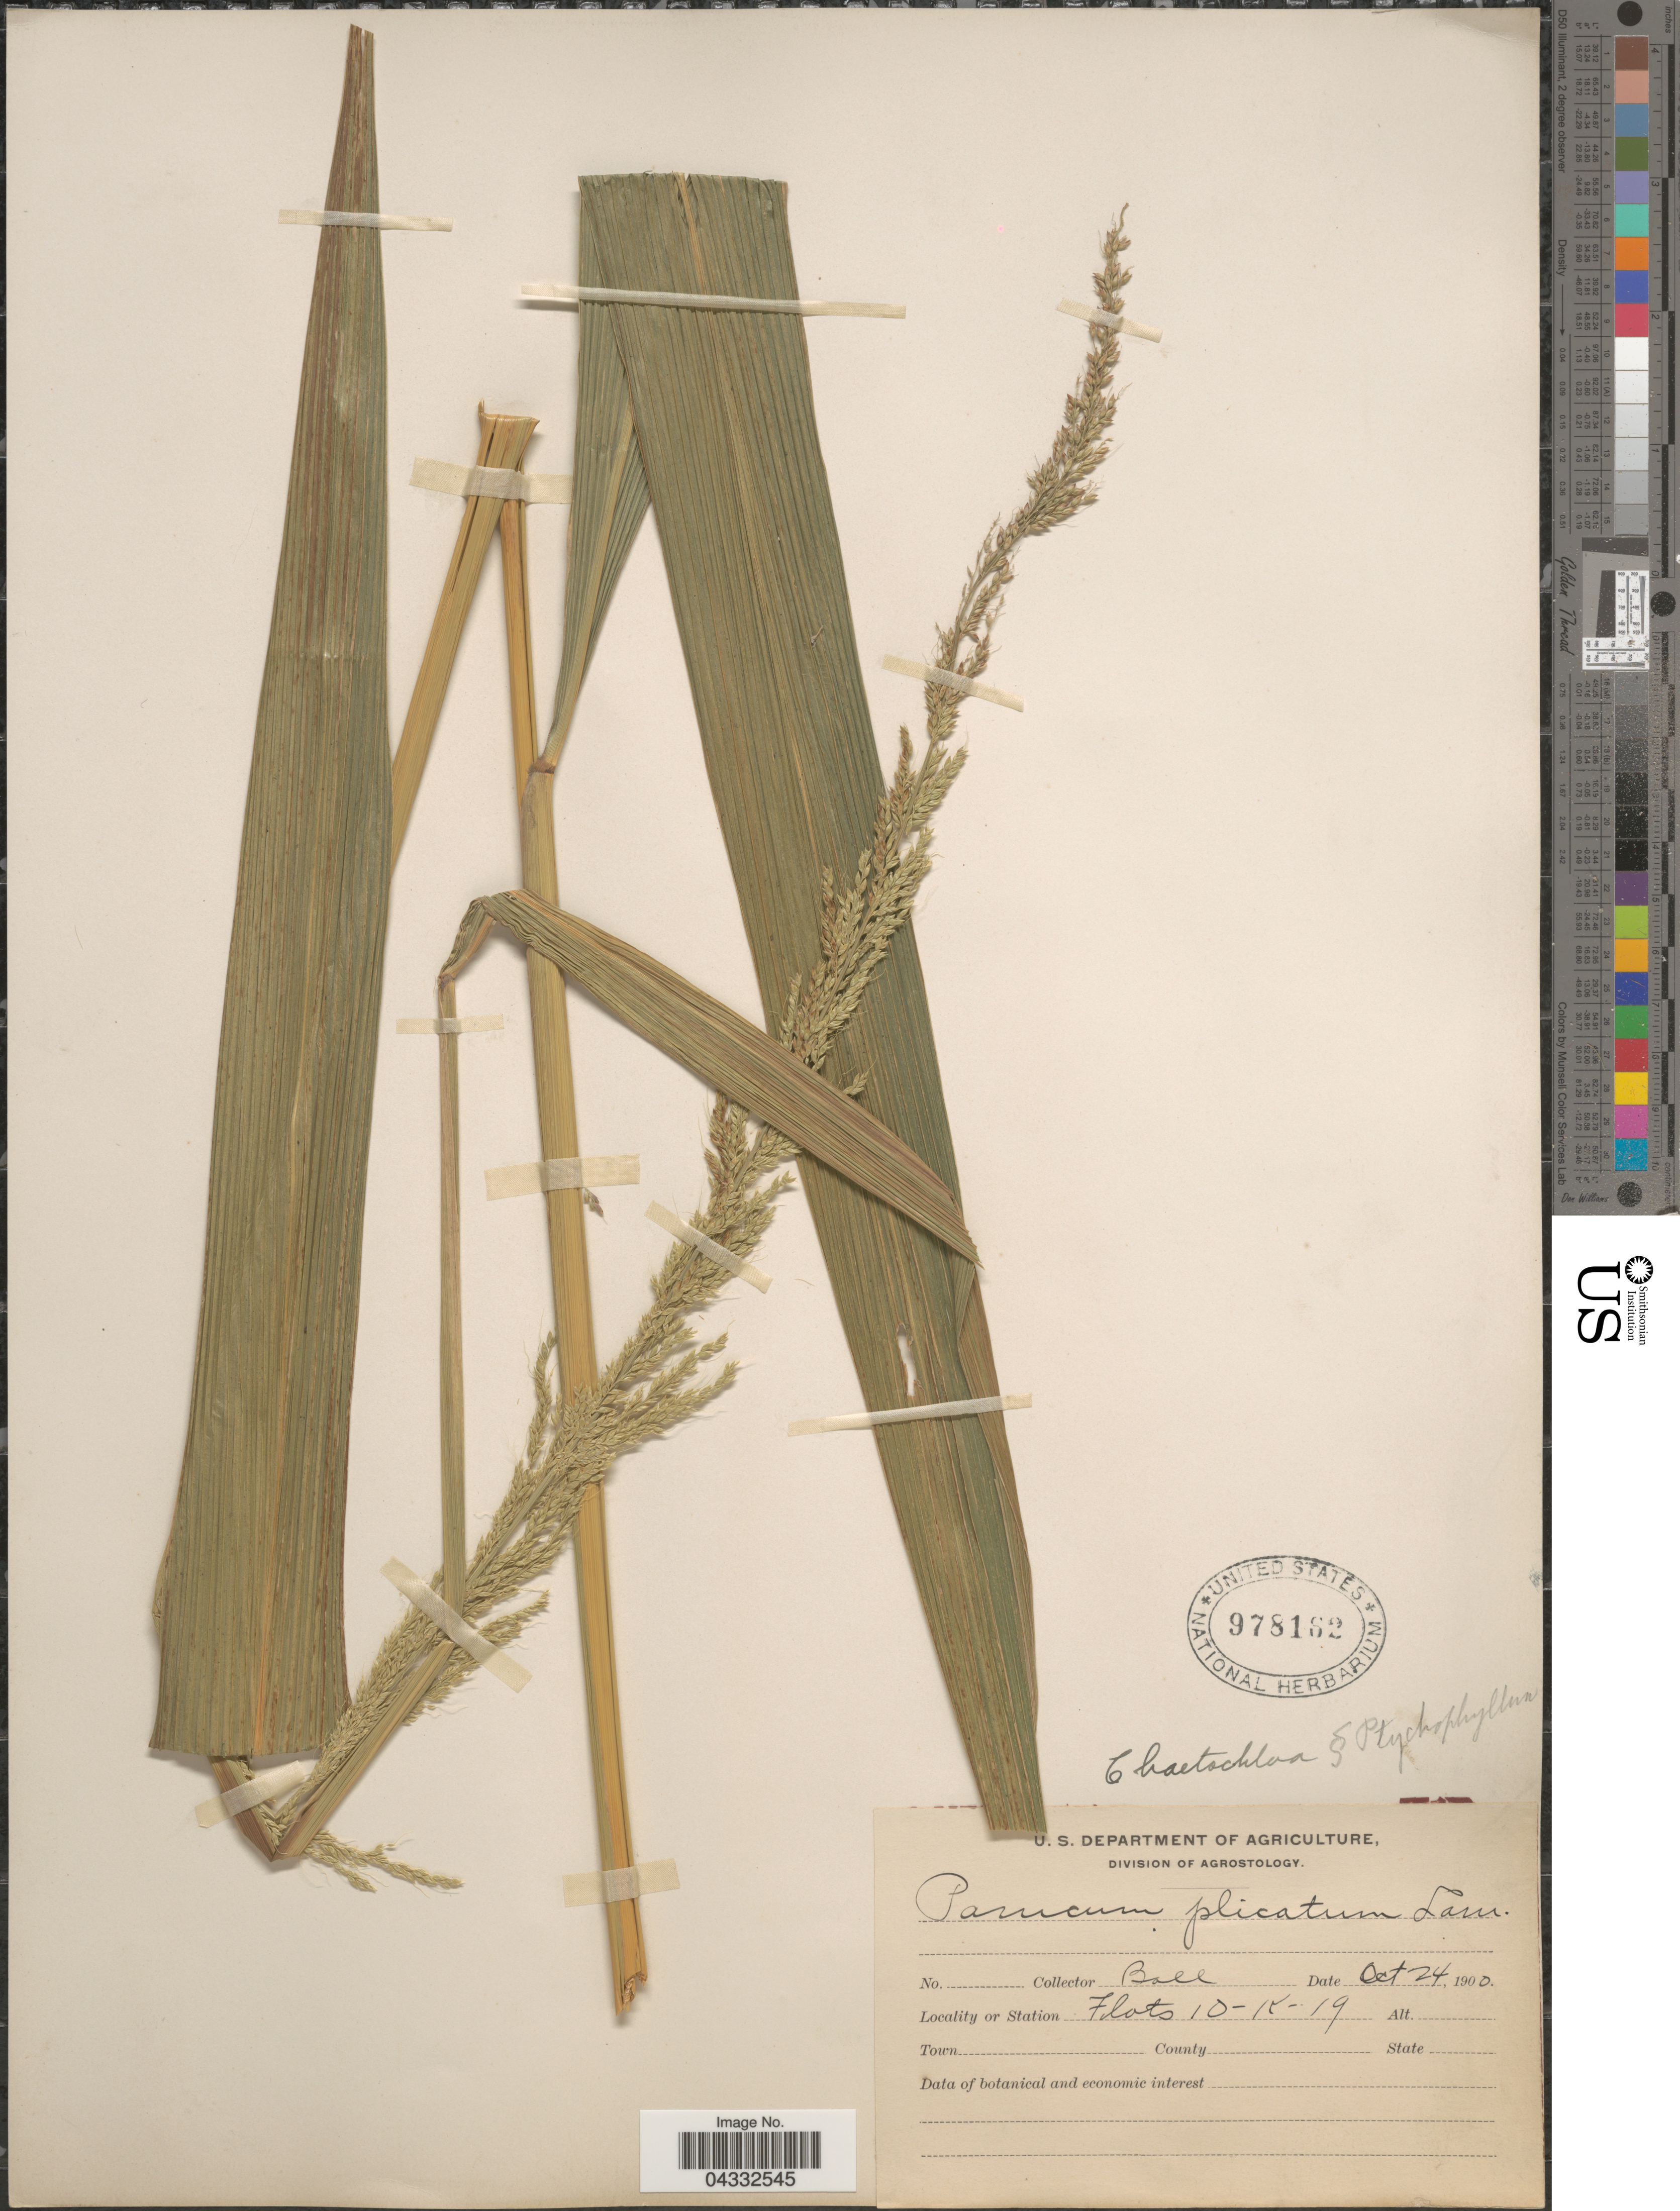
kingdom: Plantae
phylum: Tracheophyta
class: Liliopsida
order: Poales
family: Poaceae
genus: Setaria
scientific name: Setaria sp.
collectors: -- Ball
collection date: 1900-10-24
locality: Flats 10-K-19.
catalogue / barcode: US 978162